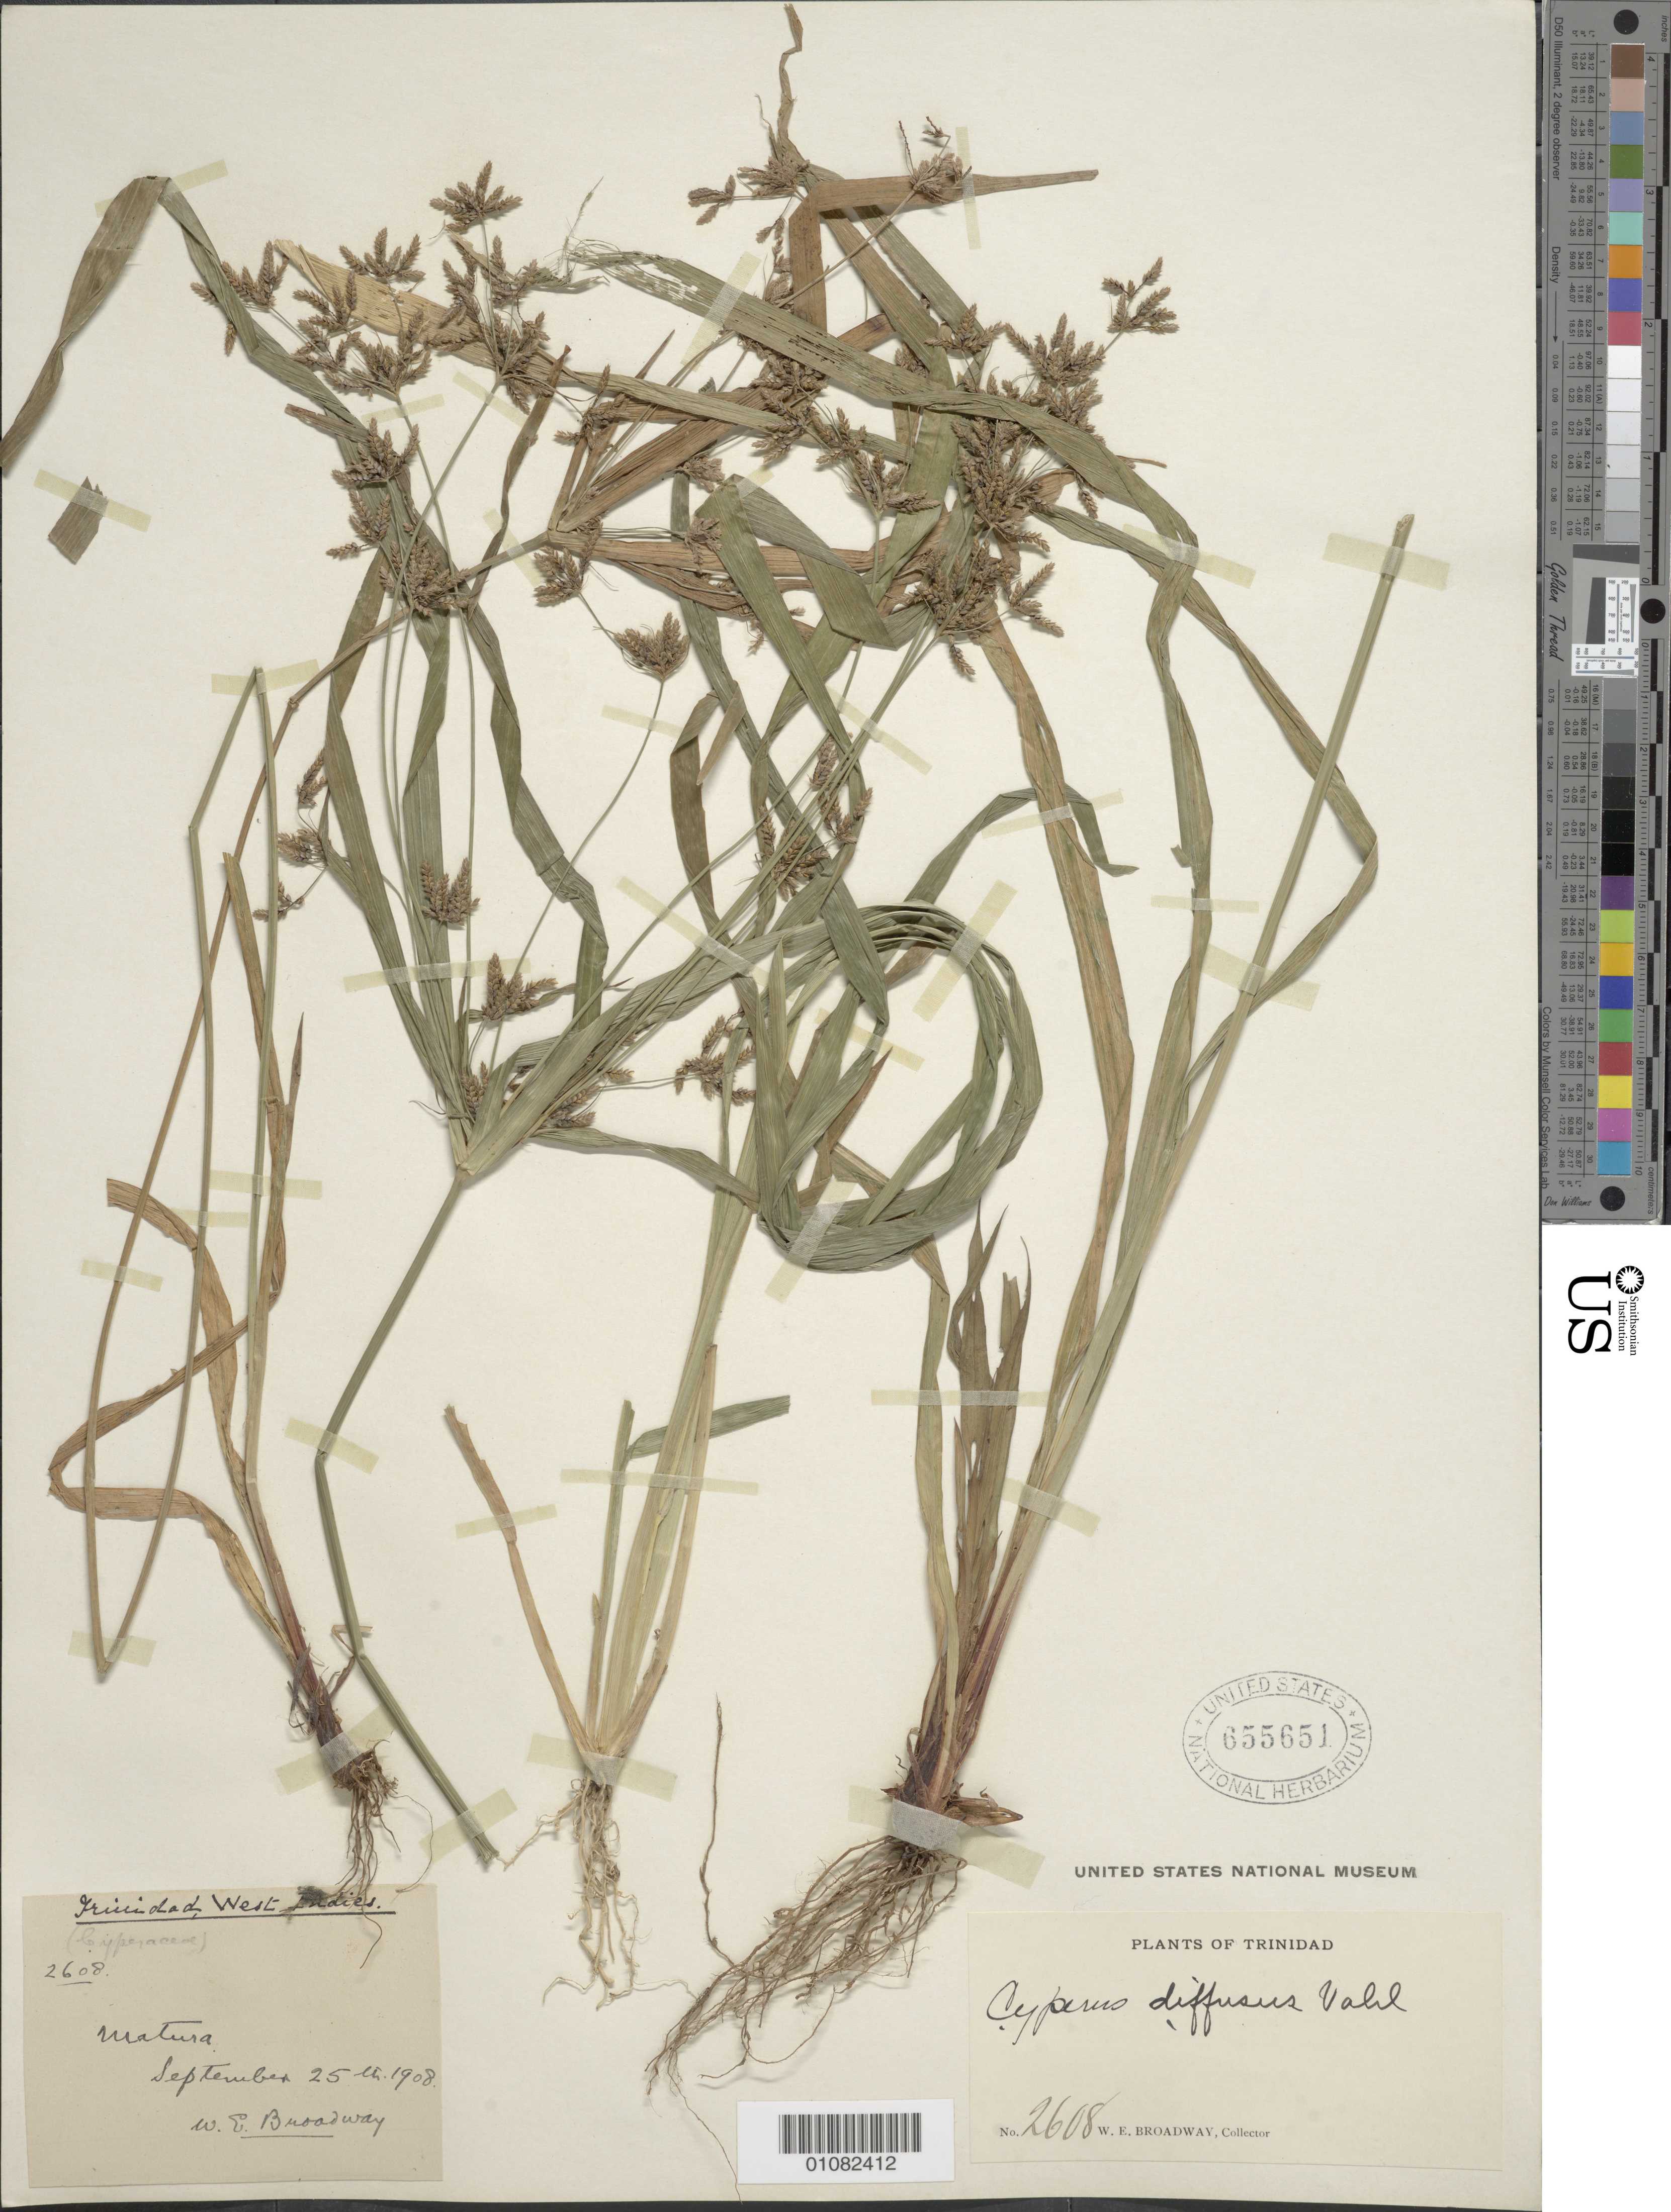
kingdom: Plantae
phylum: Tracheophyta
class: Liliopsida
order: Poales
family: Cyperaceae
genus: Cyperus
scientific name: Cyperus laxus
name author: Lam.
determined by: Strong, Mark T., (BOT), Smithsonian Institution - National Museum of Natural History (UNITED STATES)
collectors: W. E. Broadway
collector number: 2608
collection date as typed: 25 Sep 1908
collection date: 1908-09-25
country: Trinidad and Tobago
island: Trinidad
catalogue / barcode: US 655651